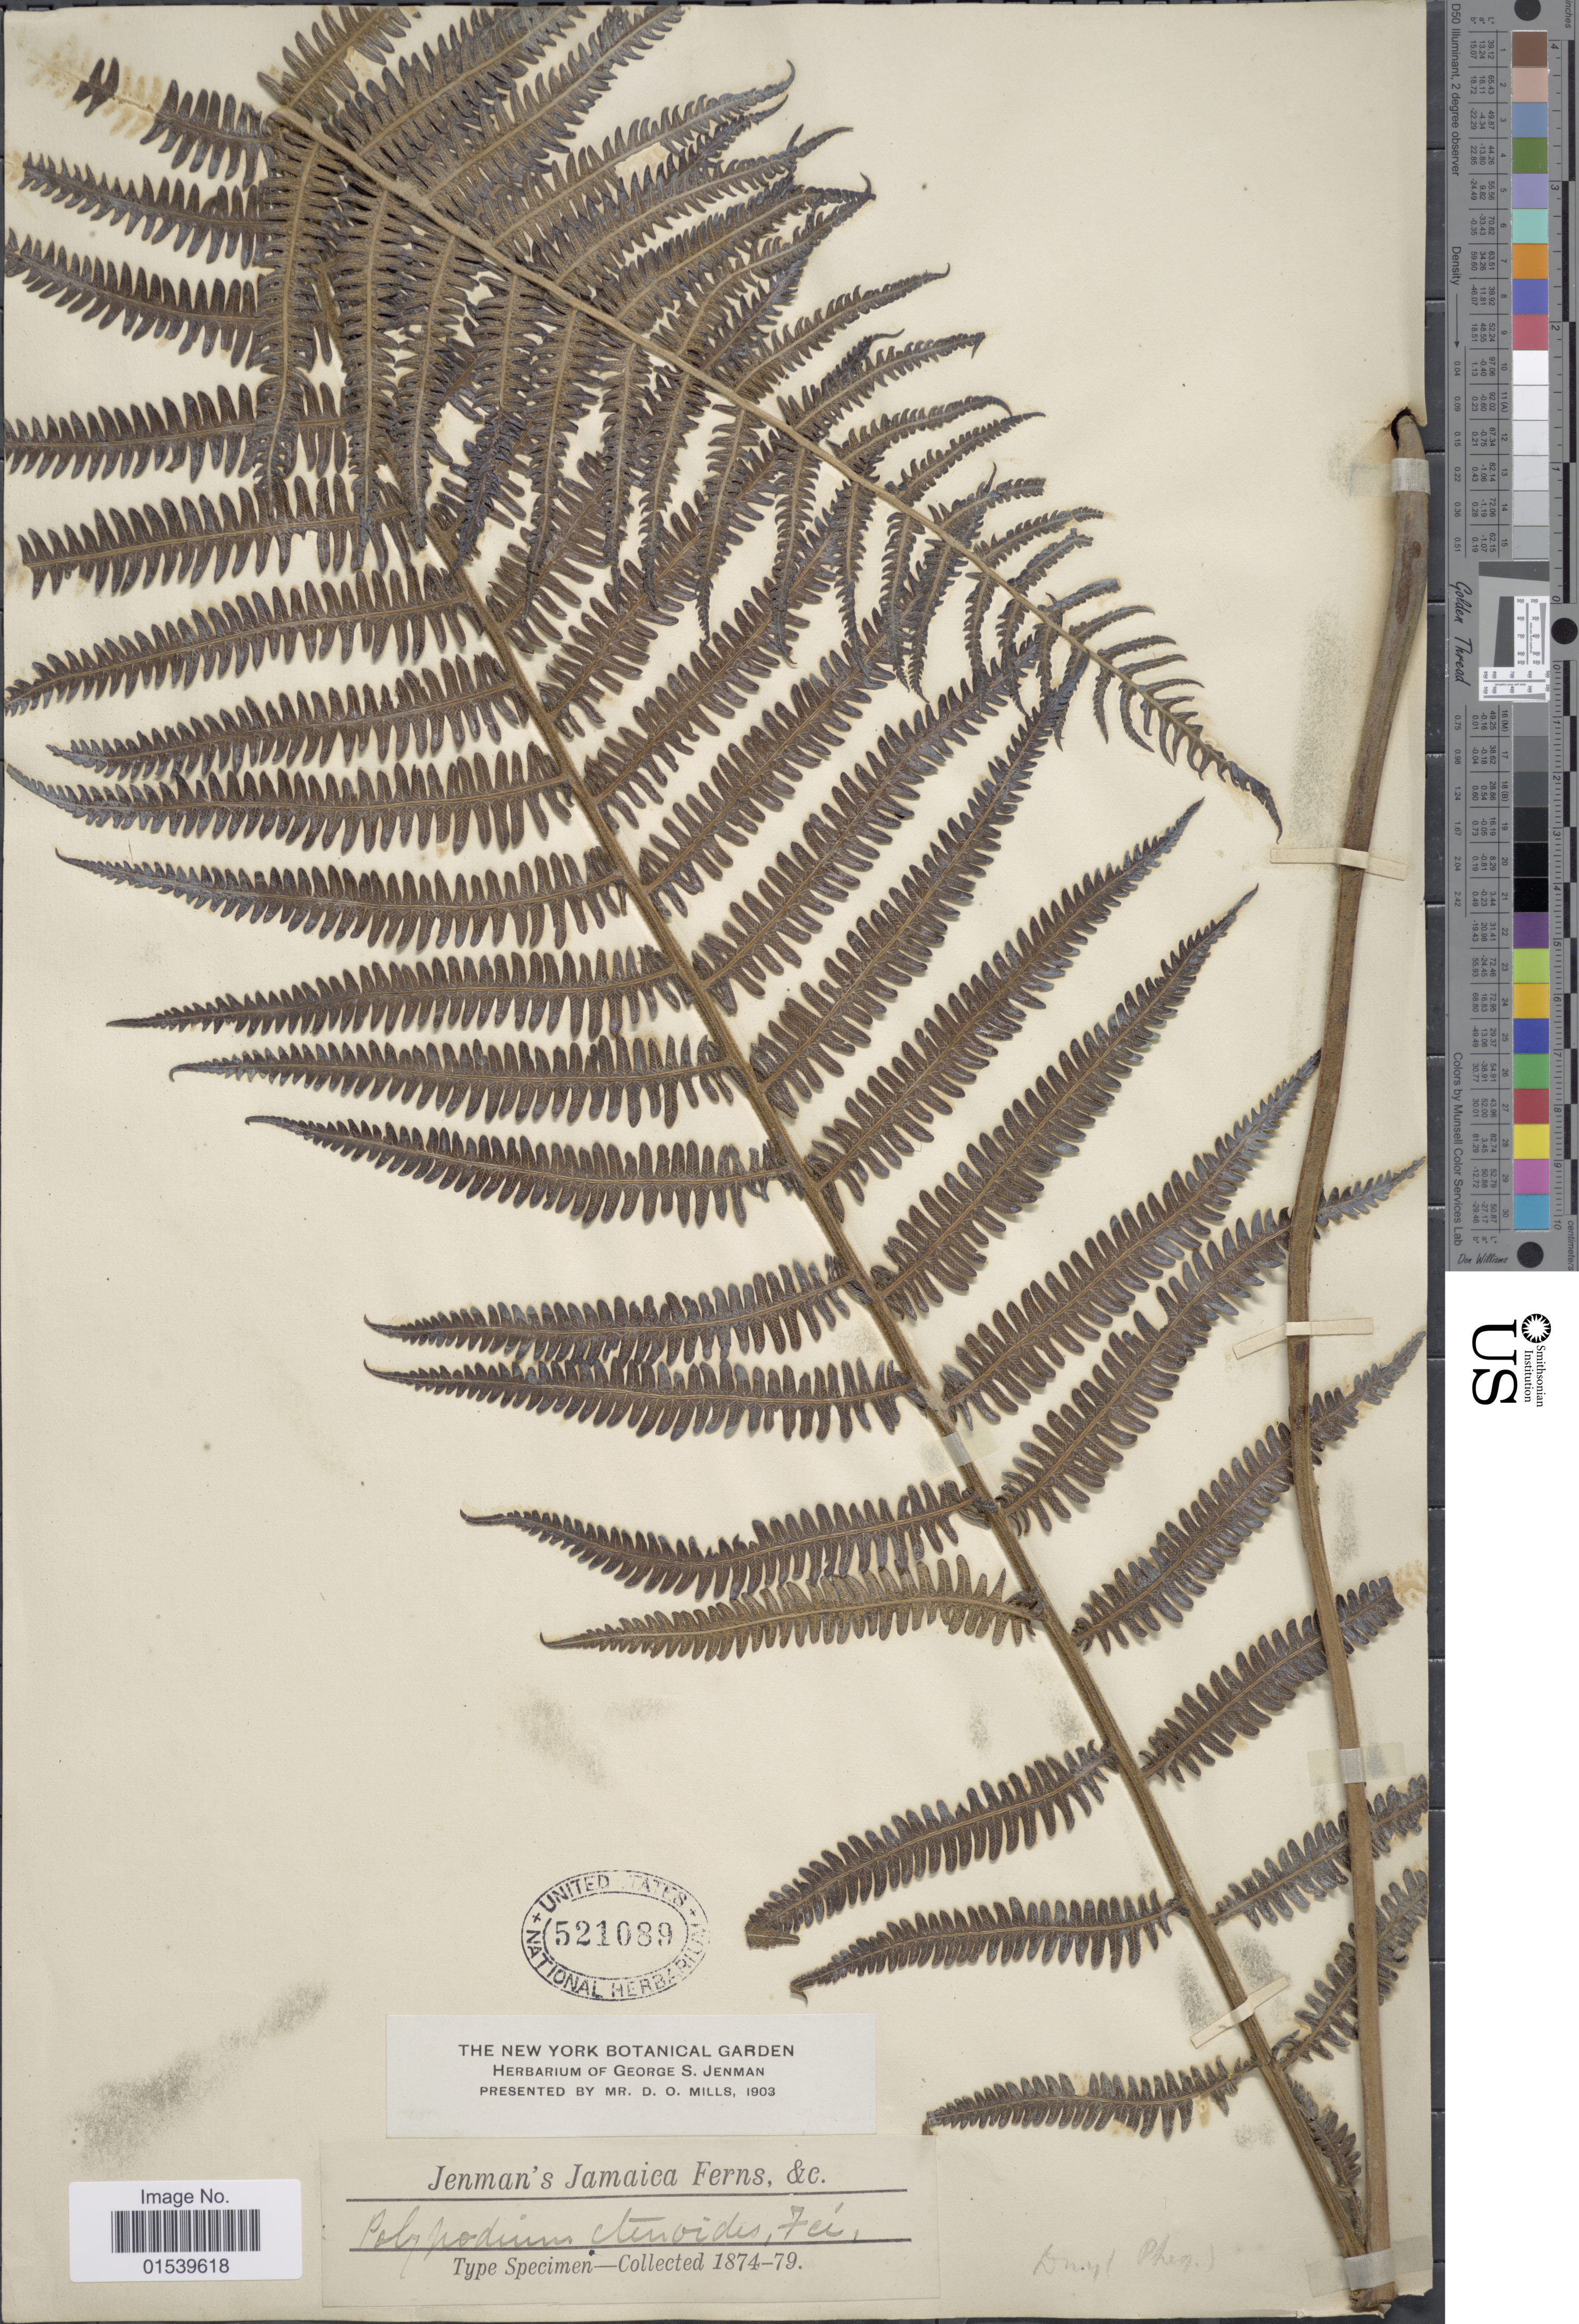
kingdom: Plantae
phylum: Tracheophyta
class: Polypodiopsida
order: Polypodiales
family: Thelypteridaceae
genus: Amauropelta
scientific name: Amauropelta rudis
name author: (Kunze) Pic. Serm.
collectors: G. S. Jenman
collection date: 1874/1879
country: Jamaica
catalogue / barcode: US 521089